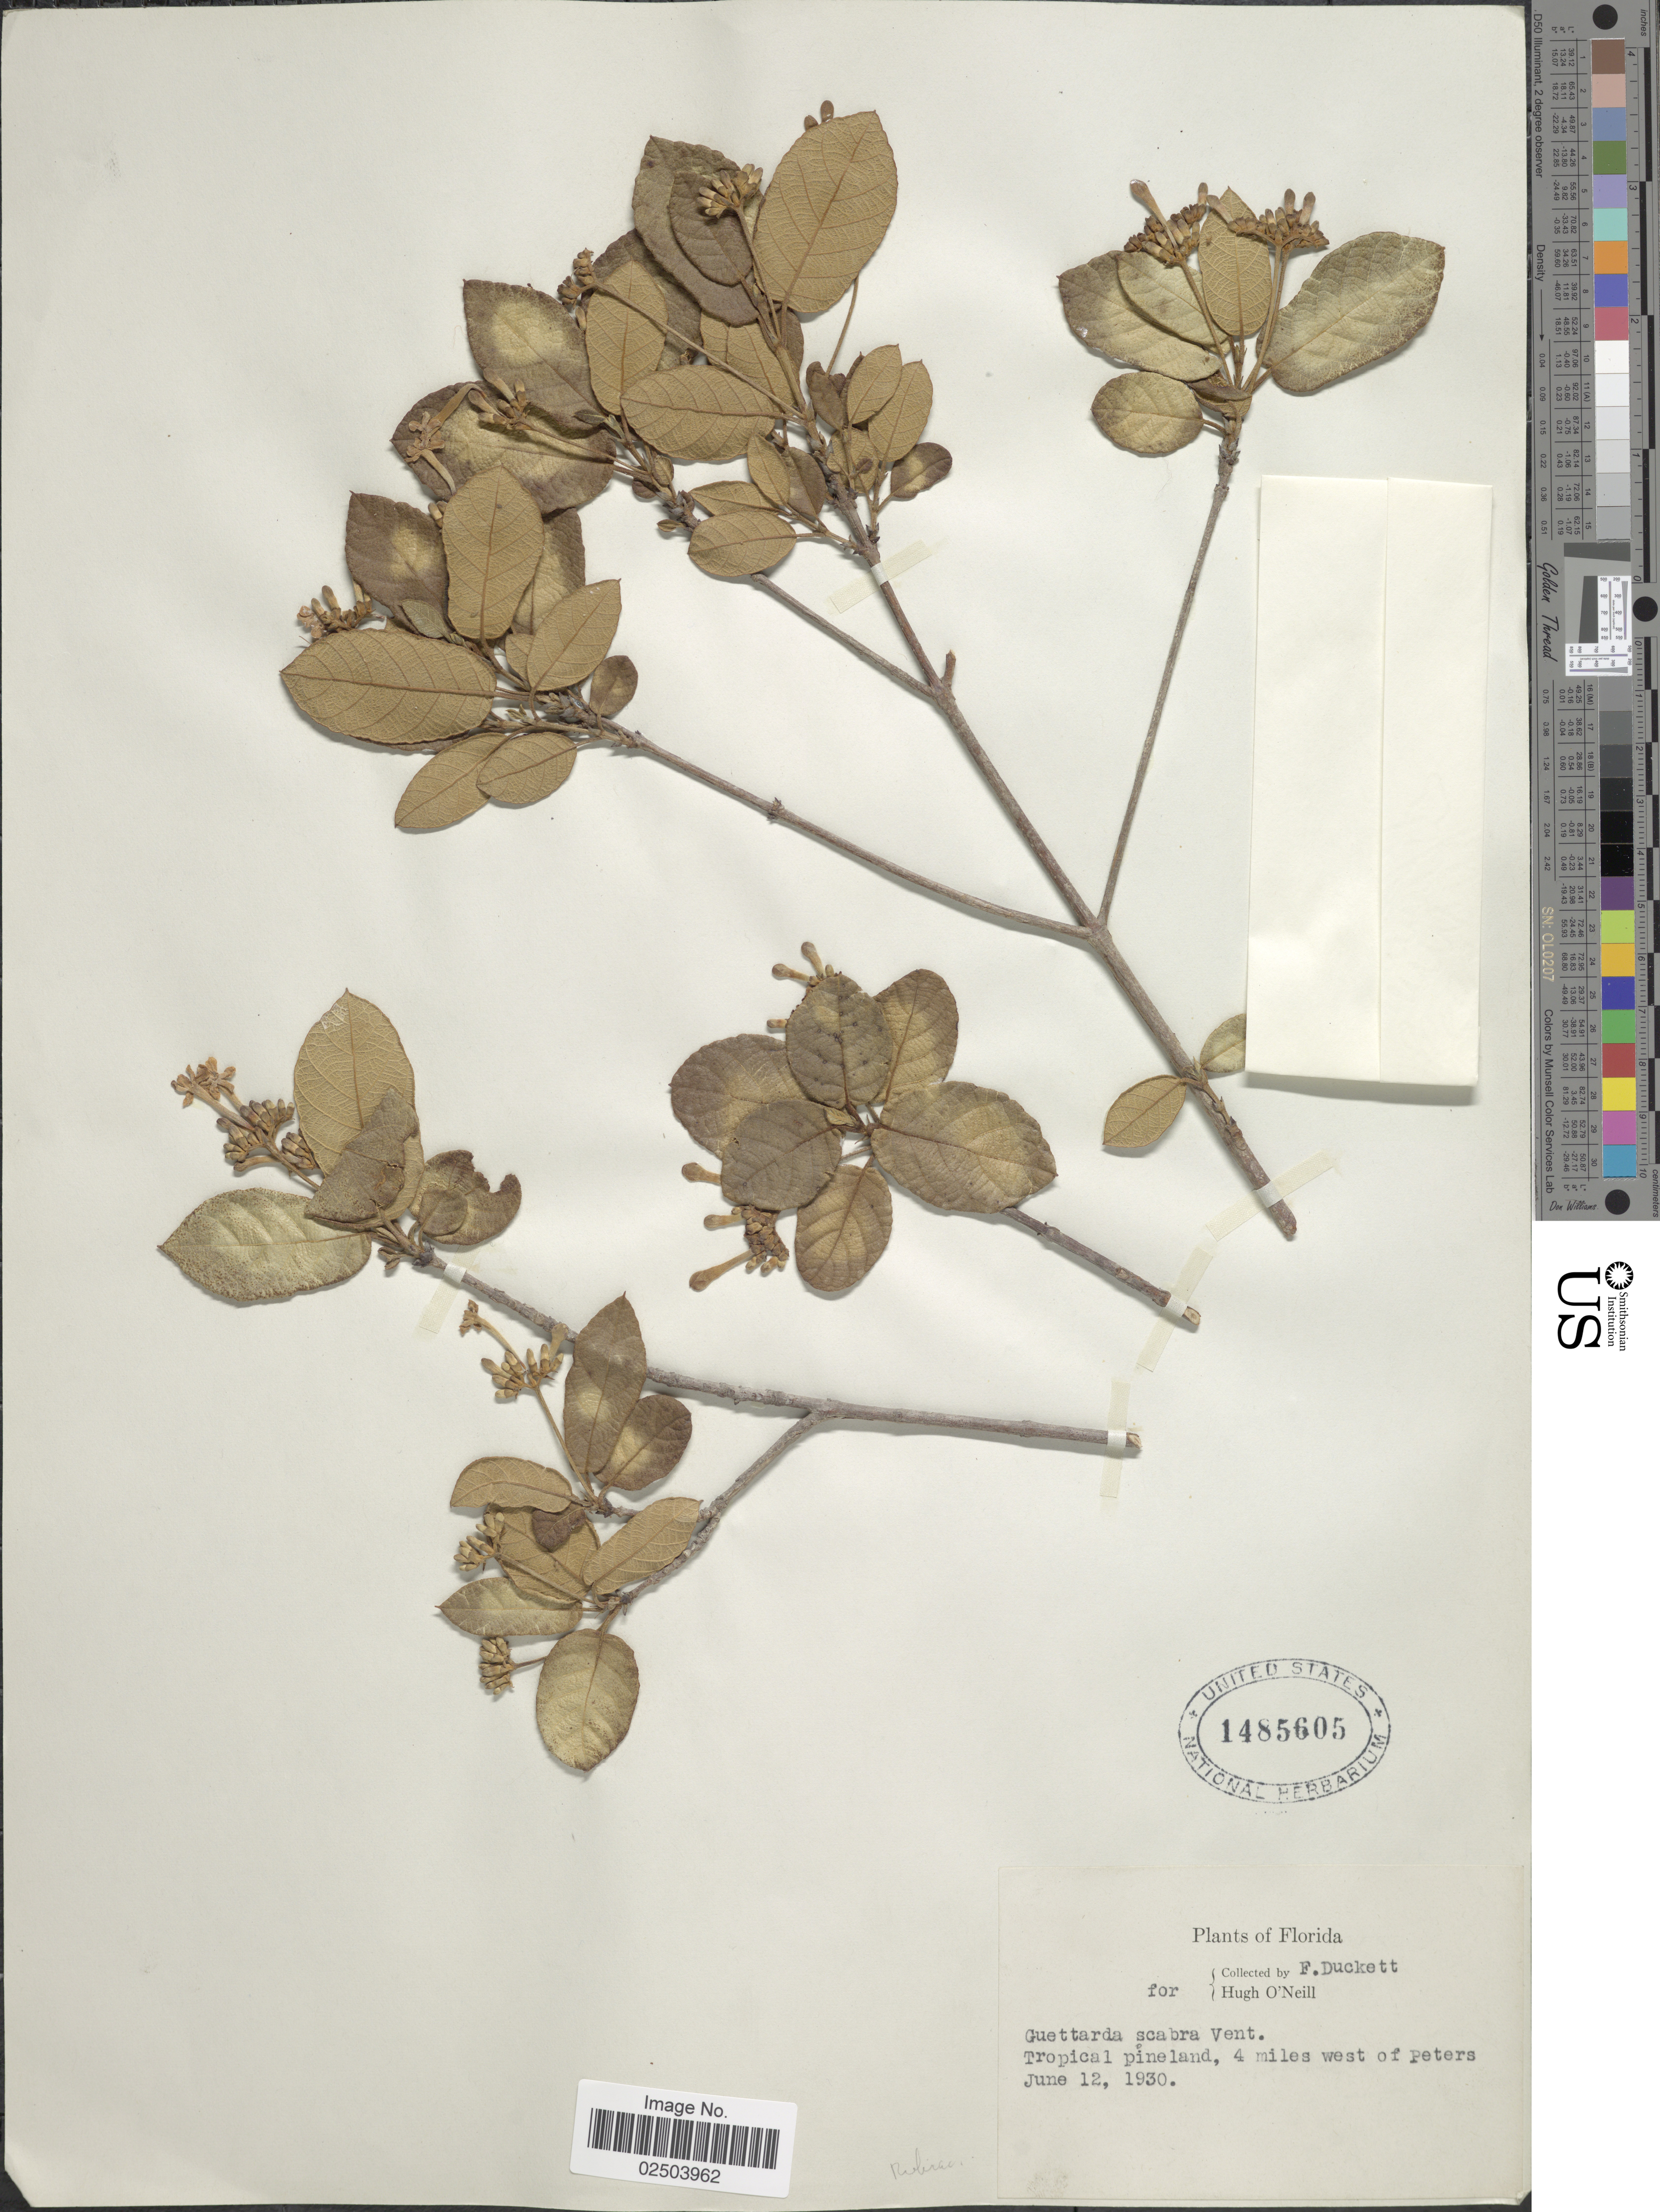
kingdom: Plantae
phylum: Tracheophyta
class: Magnoliopsida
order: Gentianales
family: Rubiaceae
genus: Guettarda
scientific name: Guettarda scabra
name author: (L.) Vent.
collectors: F. Duckett & H. O'Neill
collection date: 1930-06-12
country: United States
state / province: Florida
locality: Tropical pineland, 4 miles west of Peters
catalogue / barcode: US 1485605